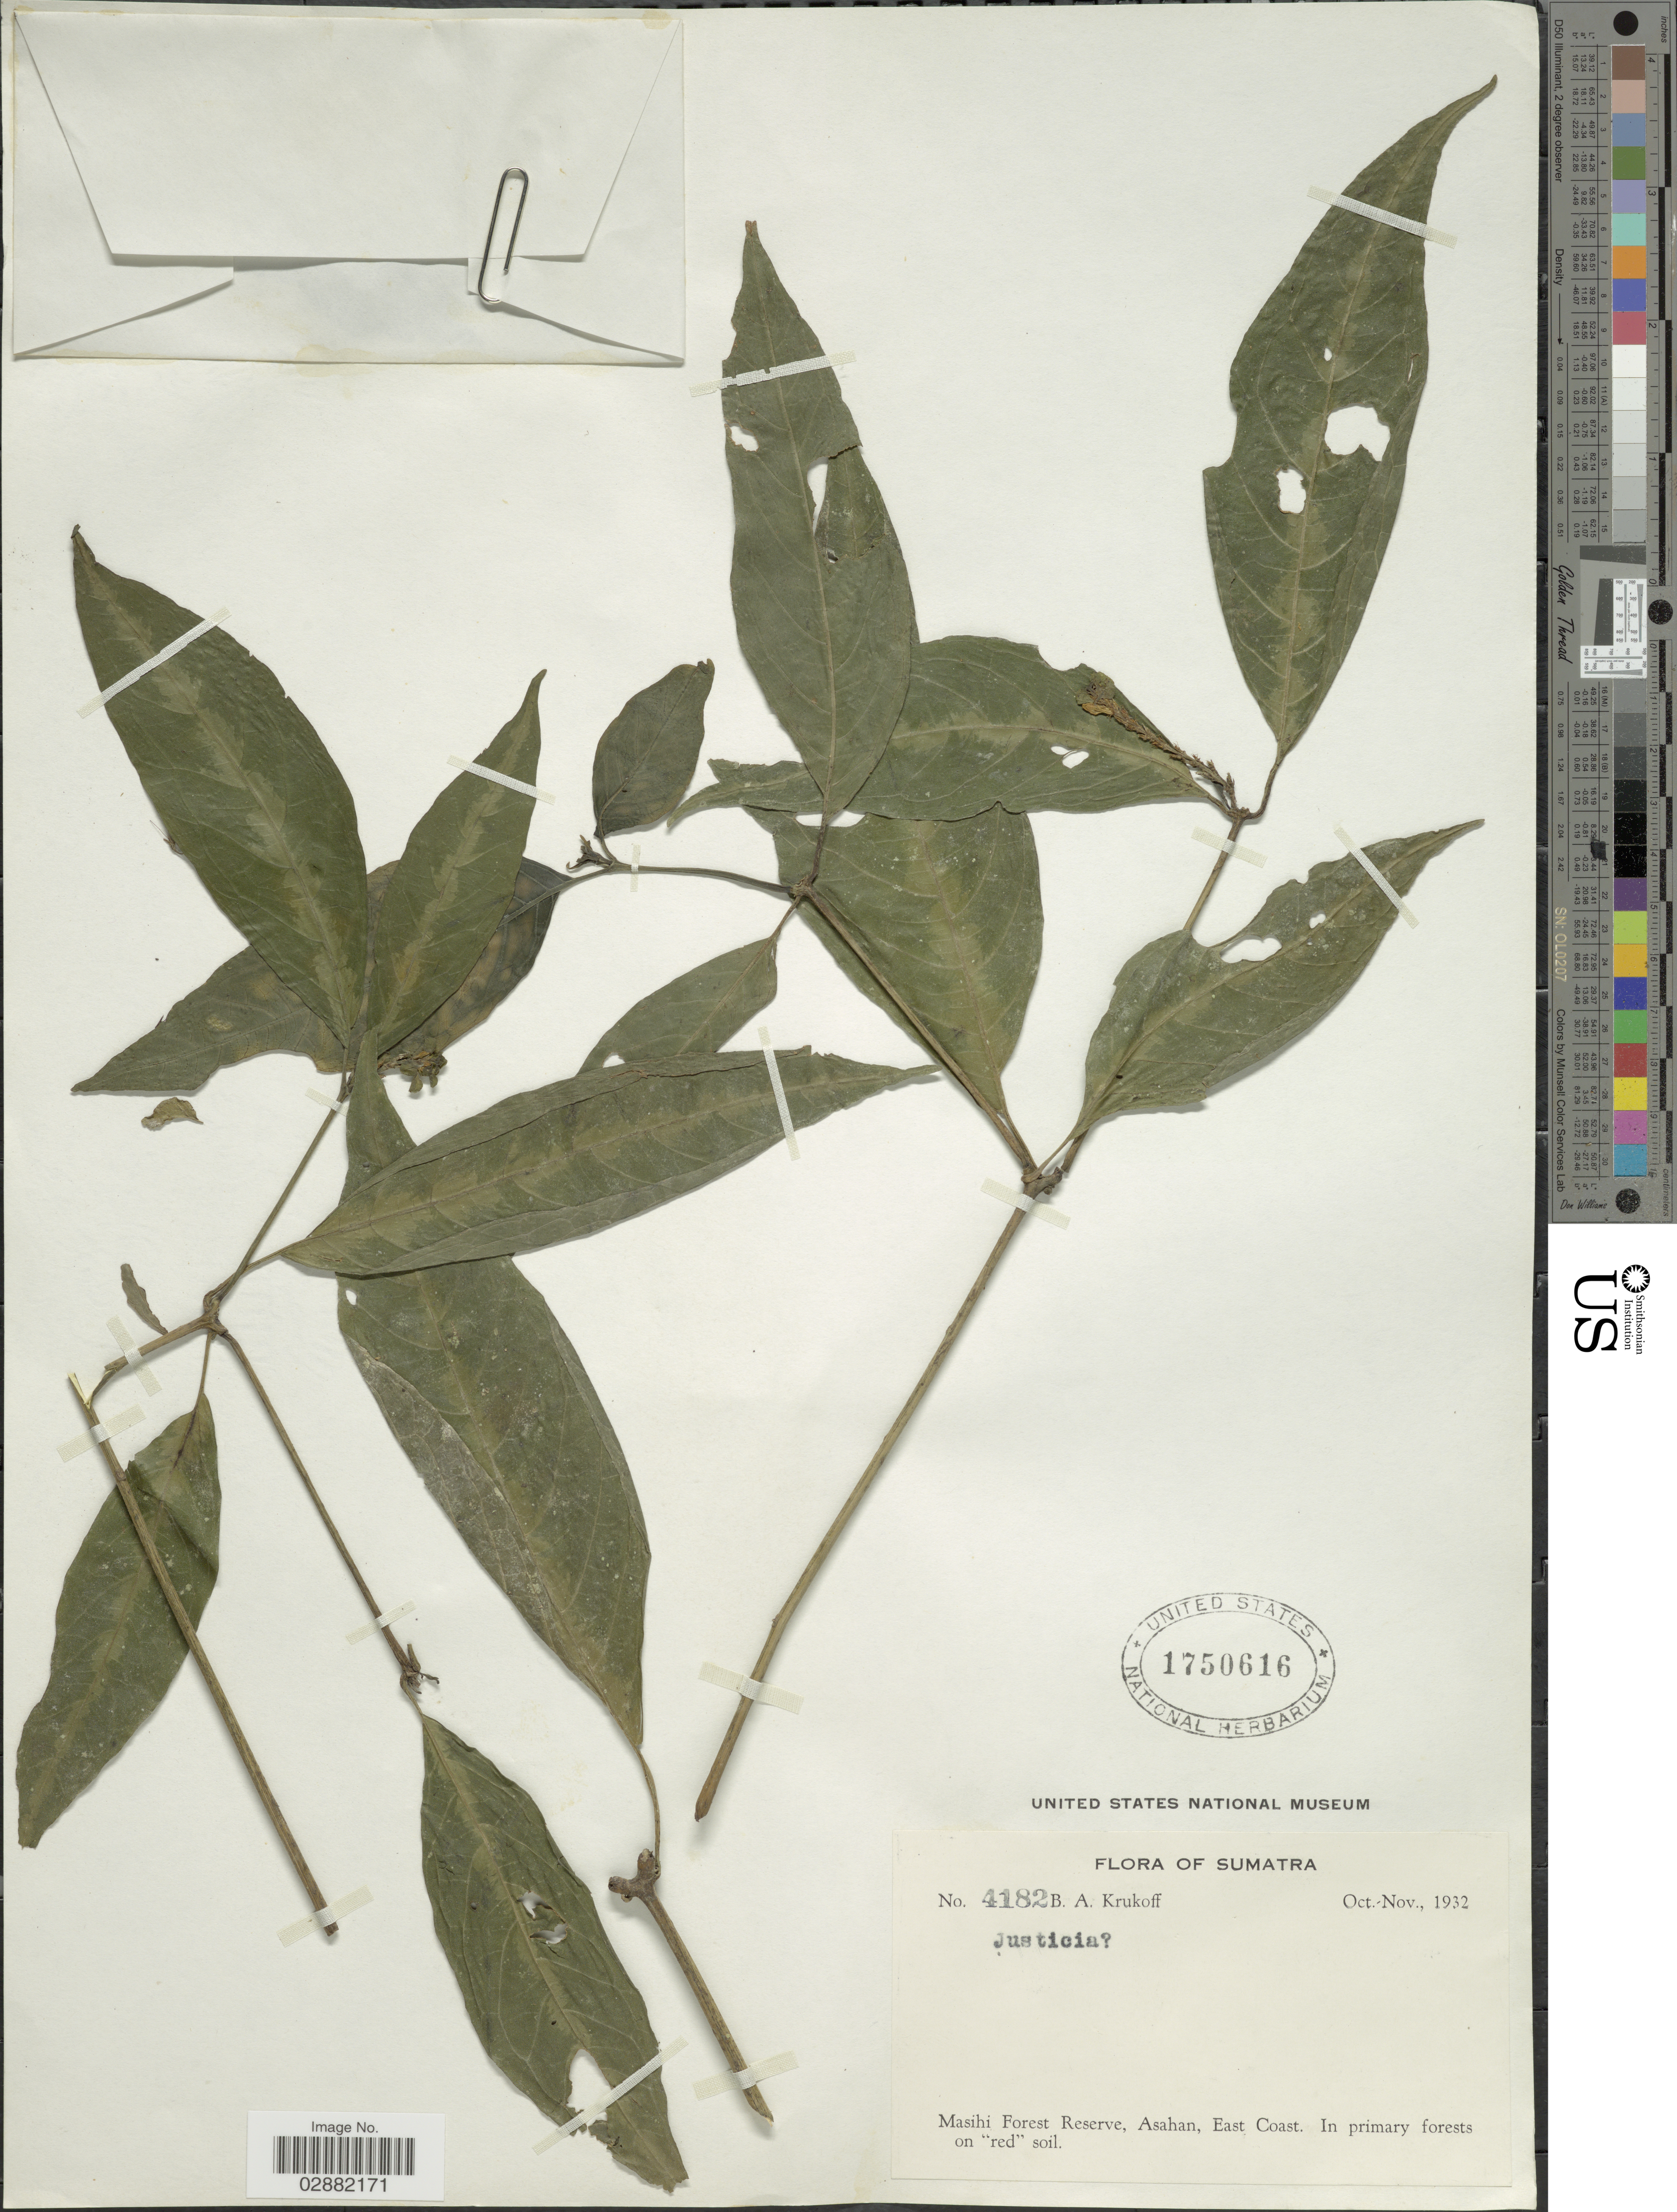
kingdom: Plantae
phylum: Tracheophyta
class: Magnoliopsida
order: Lamiales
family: Acanthaceae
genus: Justicia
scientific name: Justicia sp.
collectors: B. A. Krukoff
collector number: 4182B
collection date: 1932-10/1932-11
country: Indonesia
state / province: Sumatra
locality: Masihi Forest Reserve, Asahan, East Coast. In primary forest on "red" soil.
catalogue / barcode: US 1750616